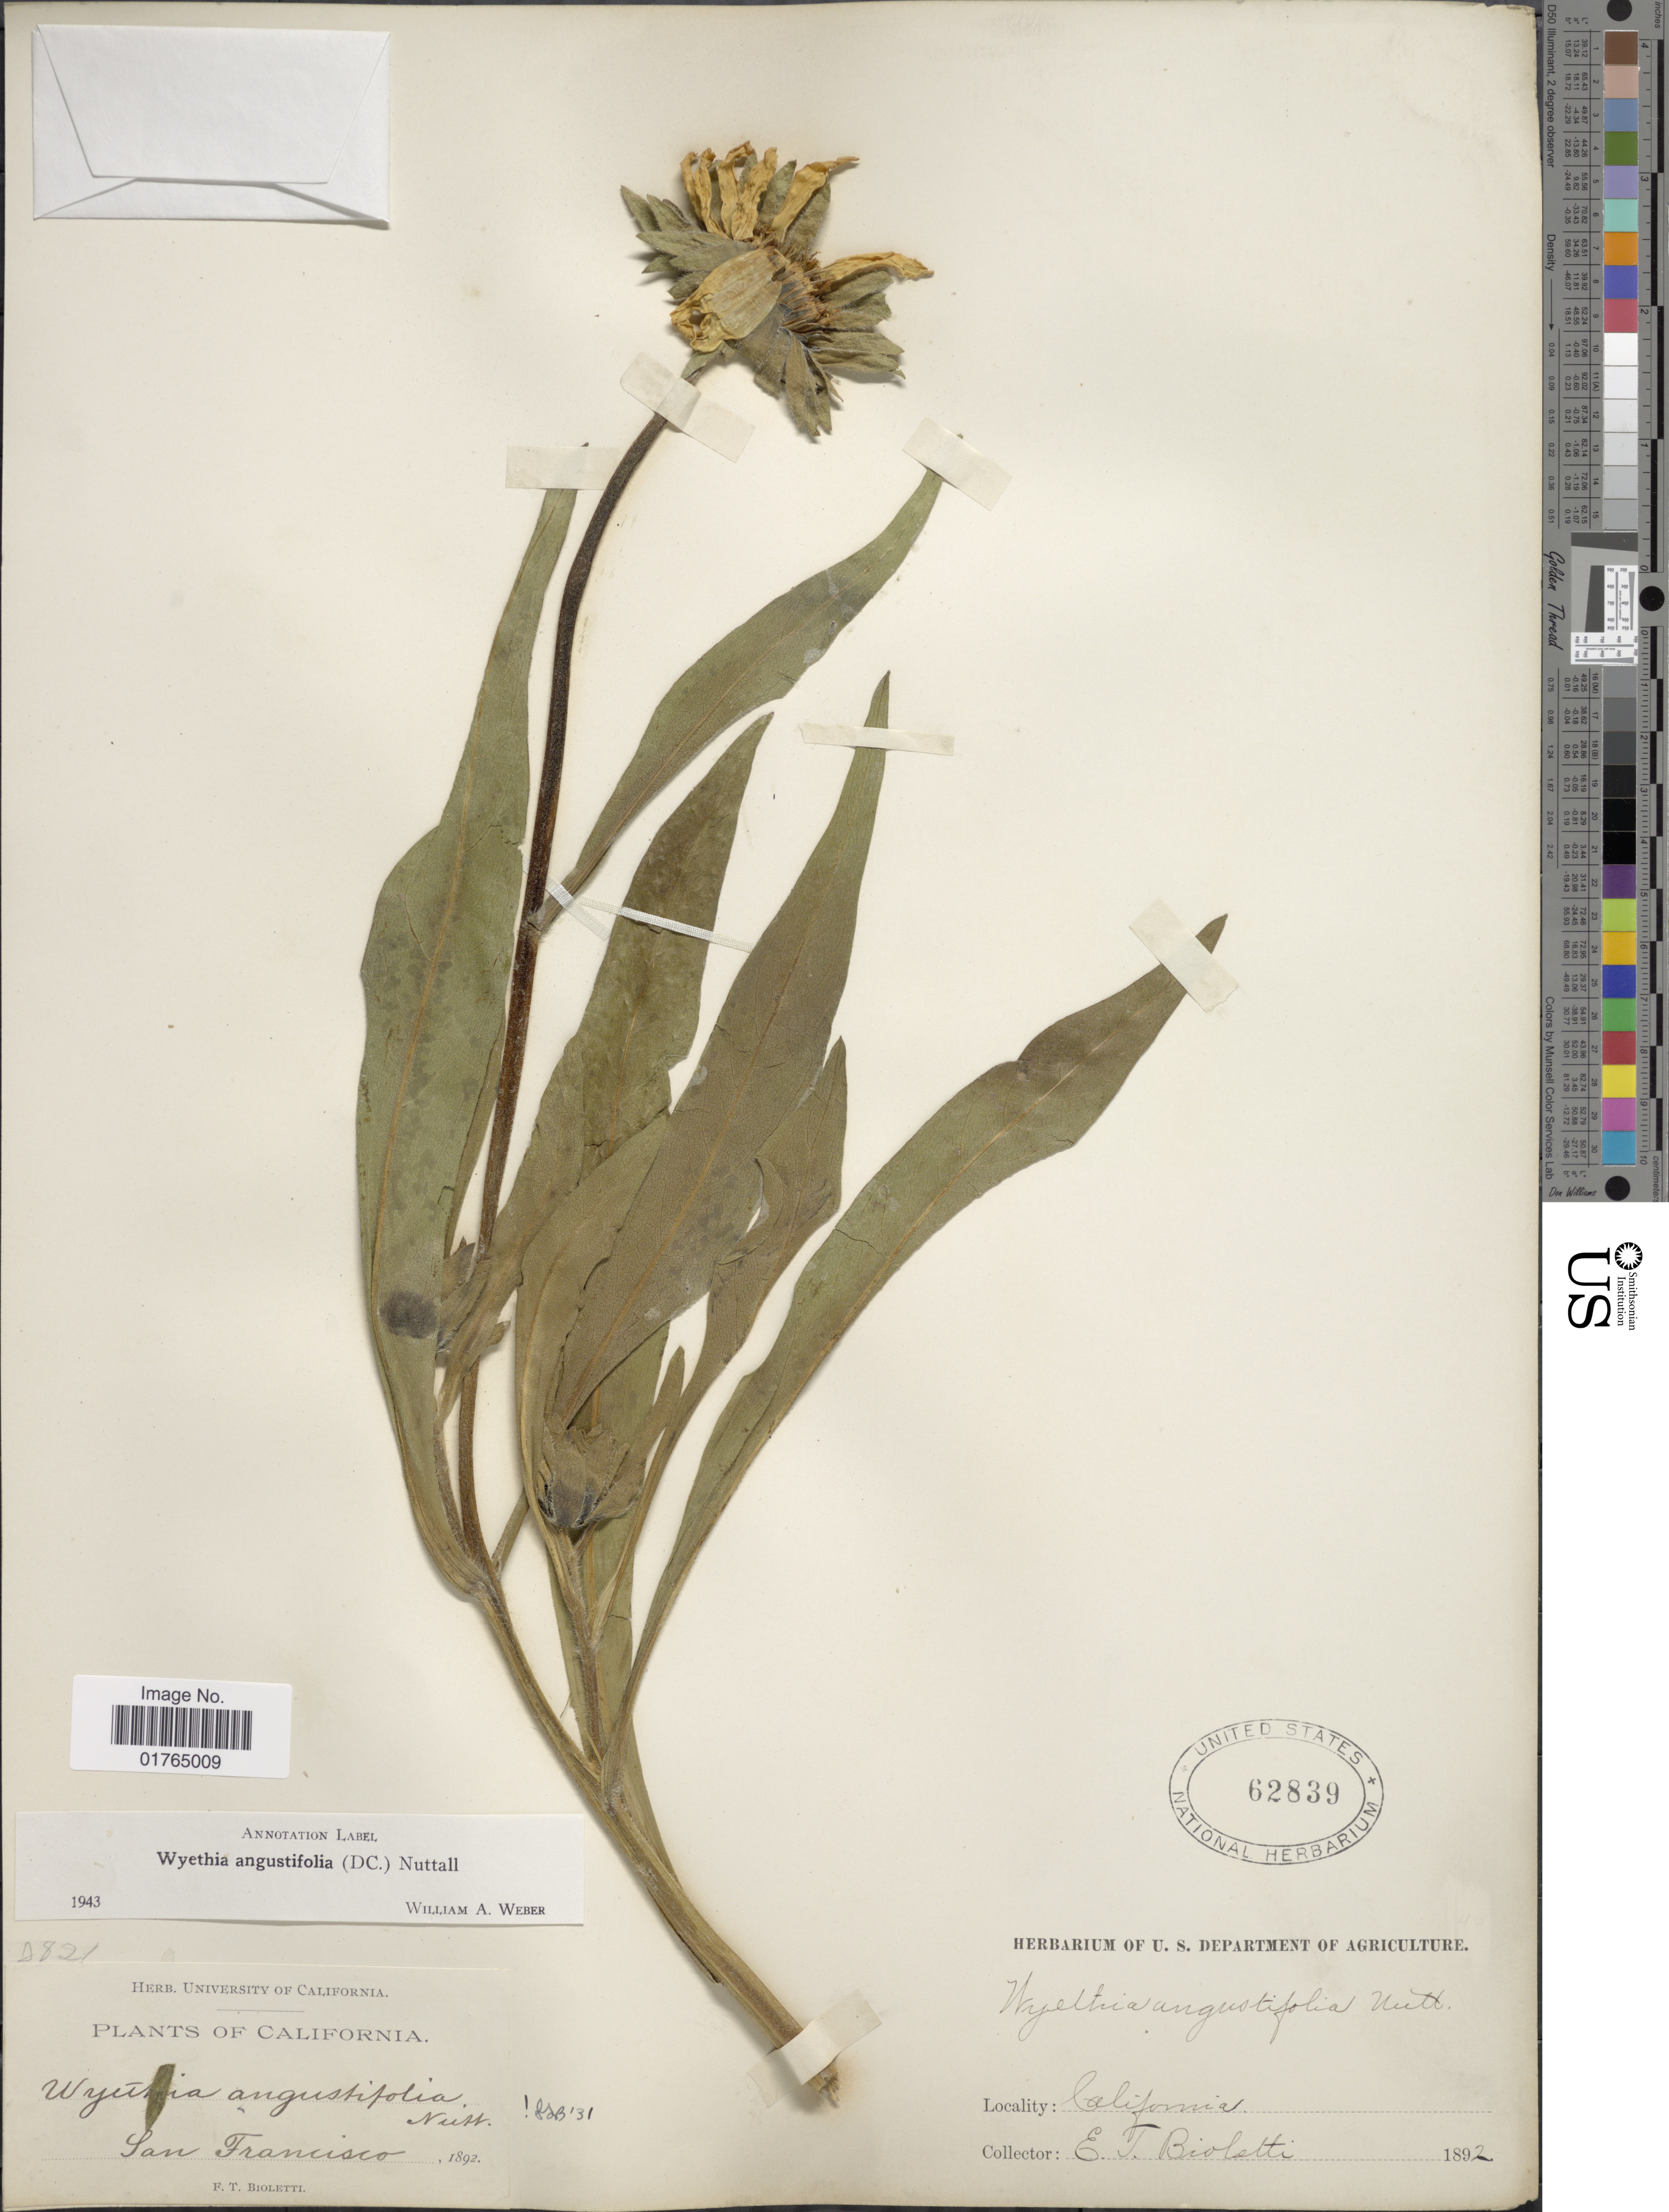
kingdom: Plantae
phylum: Tracheophyta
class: Magnoliopsida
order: Asterales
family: Asteraceae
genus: Wyethia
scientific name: Wyethia angustifolia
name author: (DC.) Nutt.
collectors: F. T. Bioletti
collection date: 1892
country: United States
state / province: California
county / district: San Francisco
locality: San Francisco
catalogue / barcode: US 62839